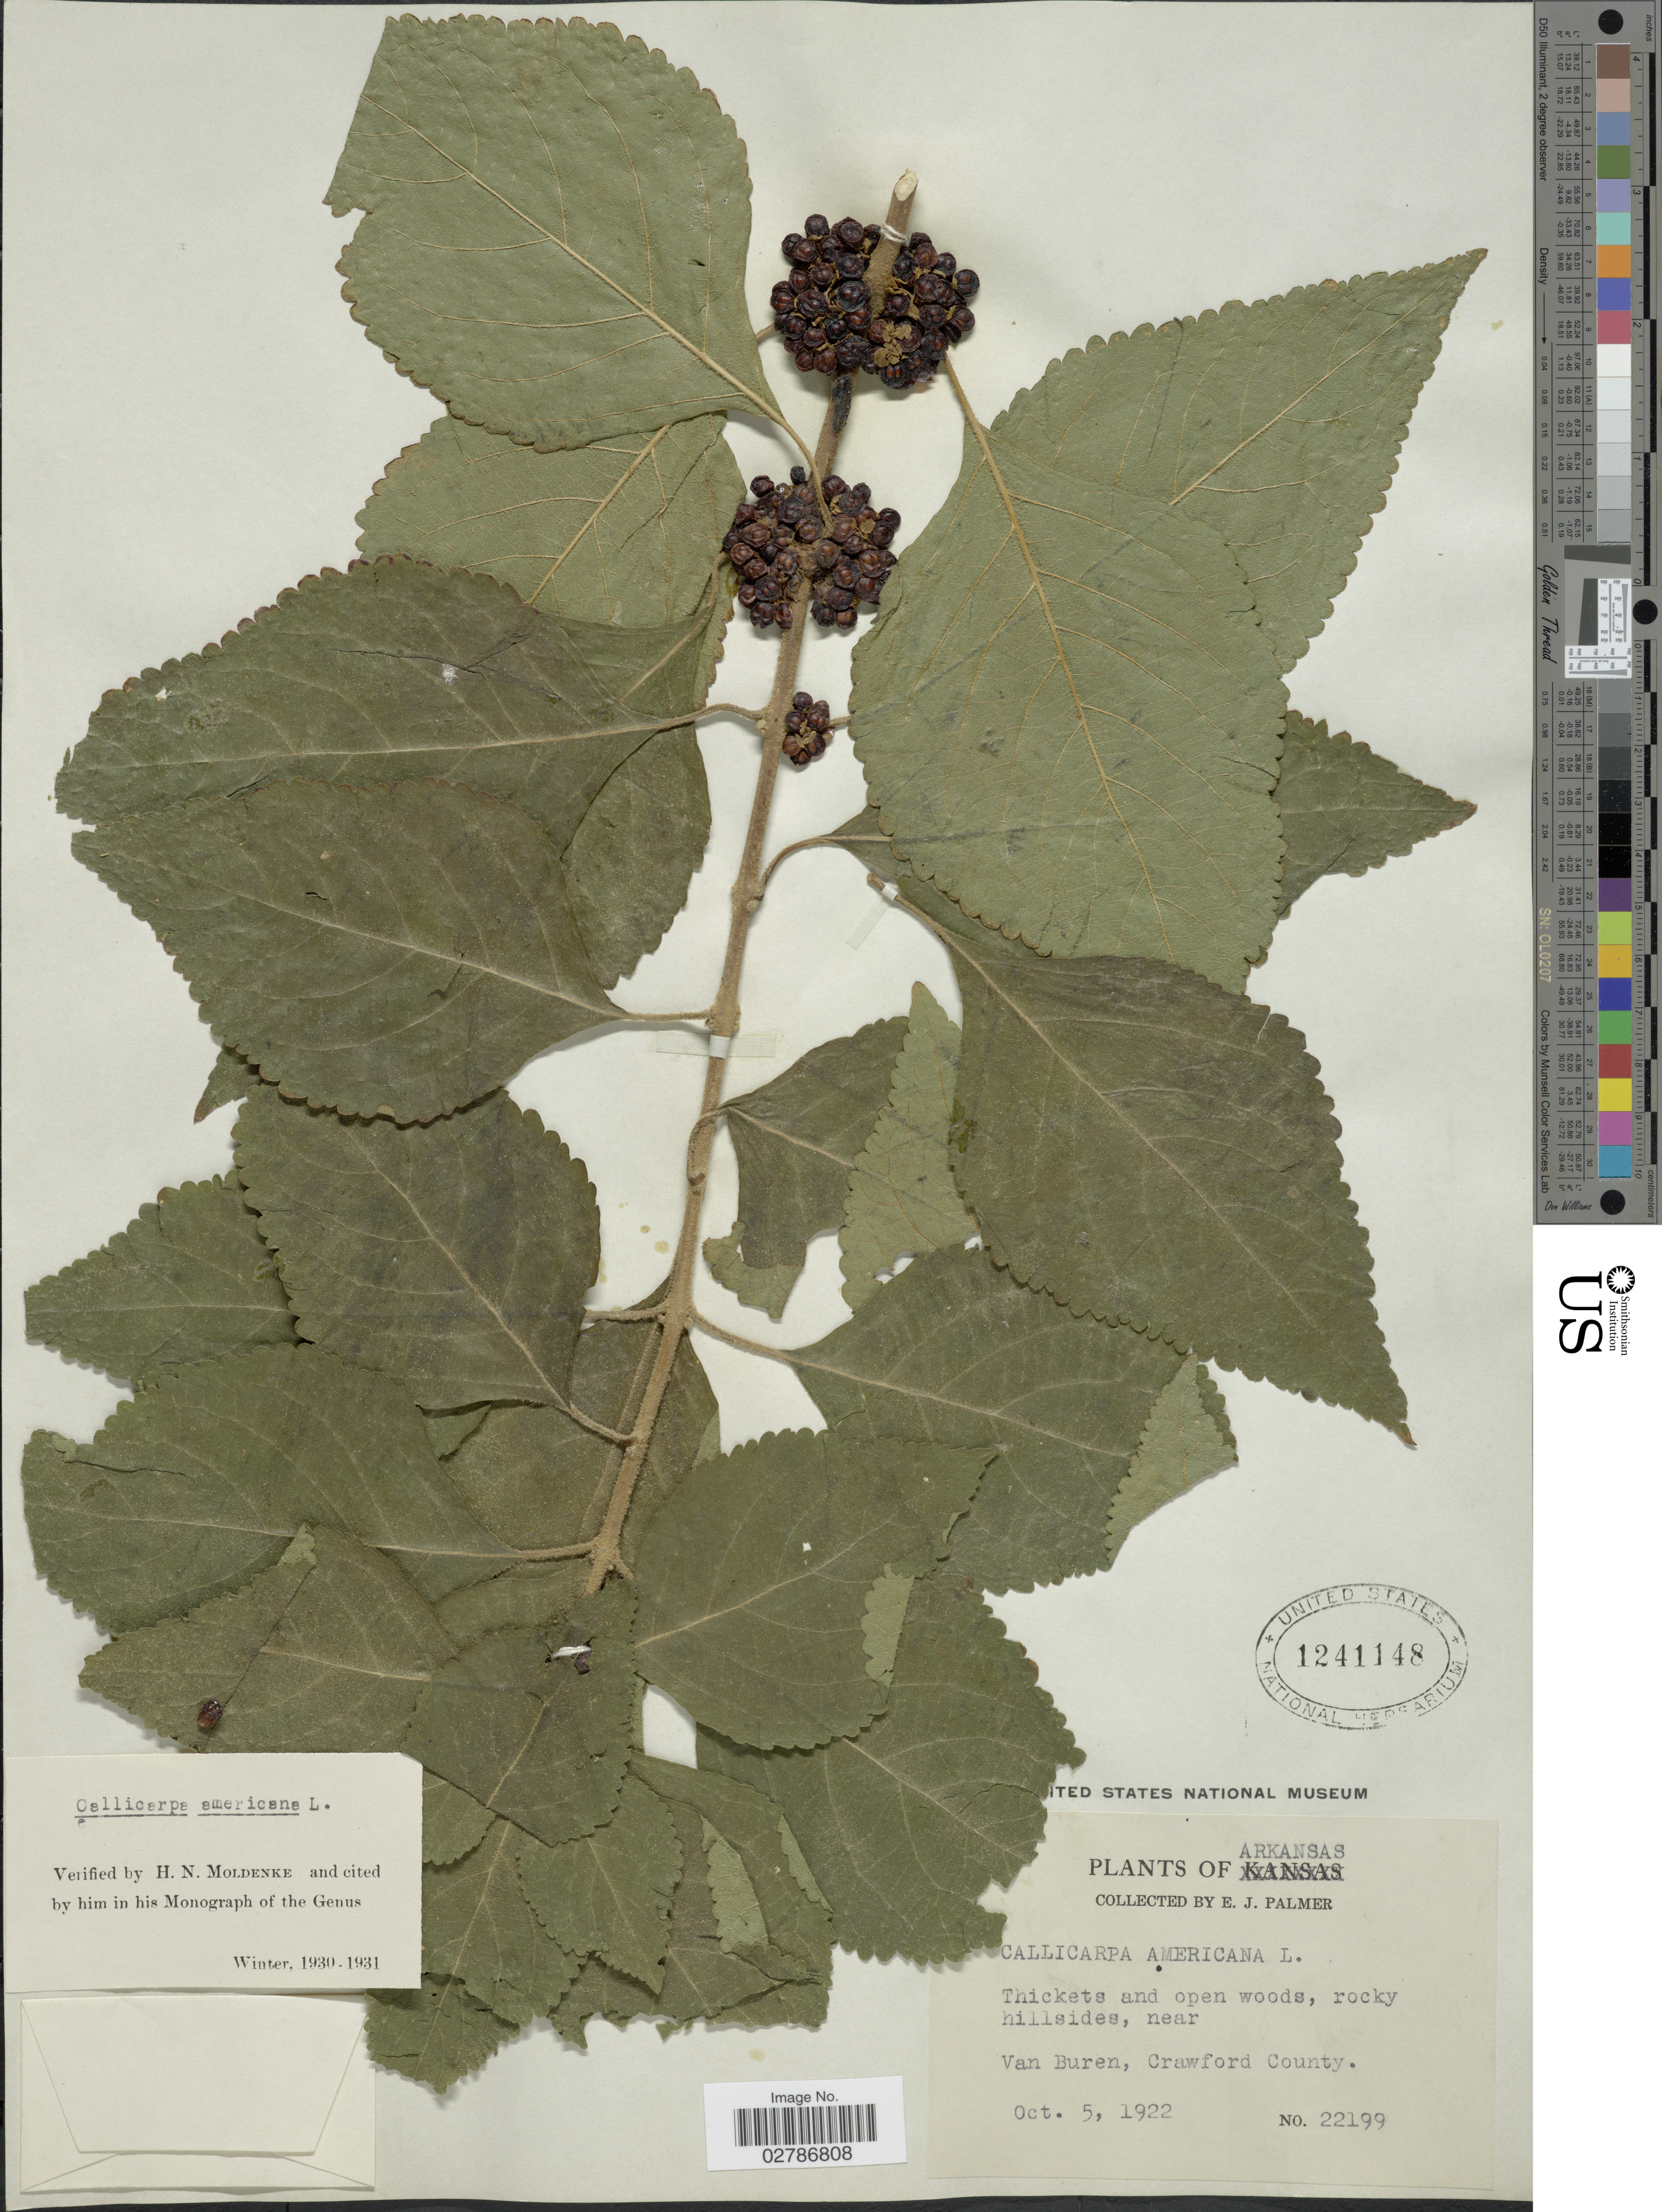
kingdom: Plantae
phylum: Tracheophyta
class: Magnoliopsida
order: Lamiales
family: Lamiaceae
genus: Callicarpa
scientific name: Callicarpa americana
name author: L.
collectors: E. J. Palmer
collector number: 22199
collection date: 1922-10-05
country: United States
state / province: Arkansas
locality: Near Van Buren, Crawford County.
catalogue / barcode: US 1241148